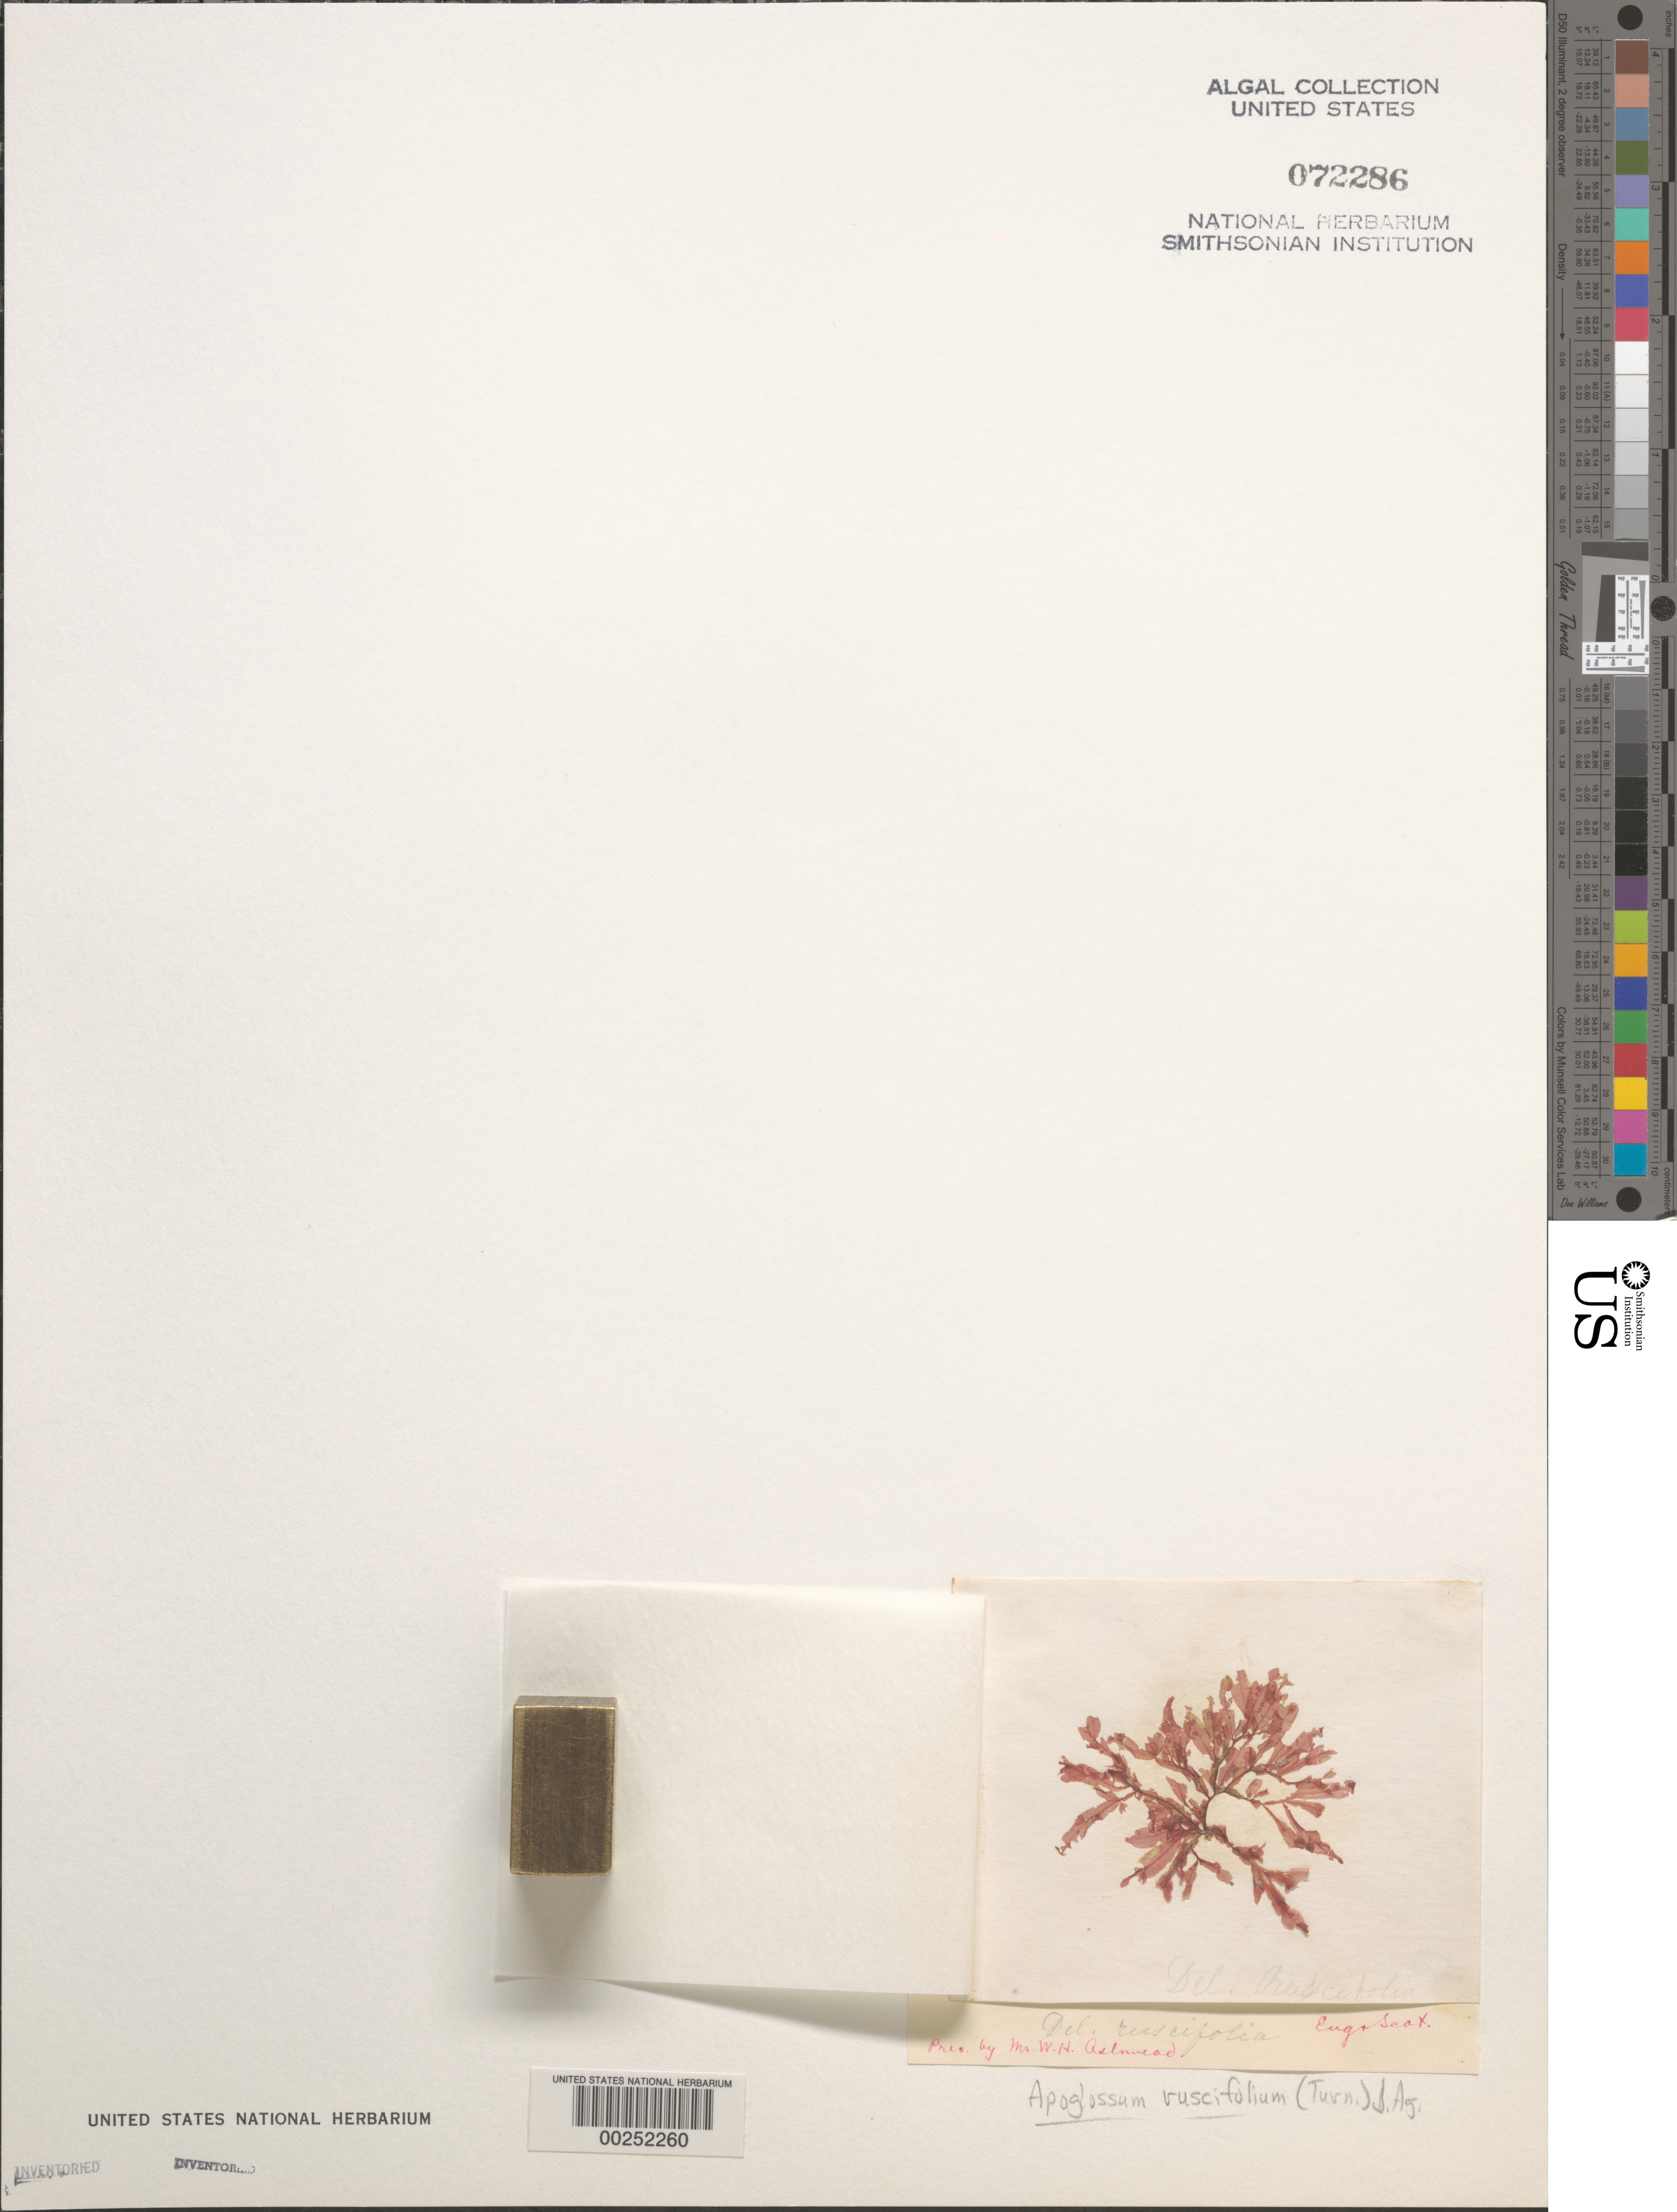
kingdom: Plantae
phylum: Rhodophyta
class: Florideophyceae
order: Ceramiales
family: Delesseriaceae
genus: Apoglossum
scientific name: Apoglossum ruscifolium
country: United Kingdom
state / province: England / Scotland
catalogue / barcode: US 72286